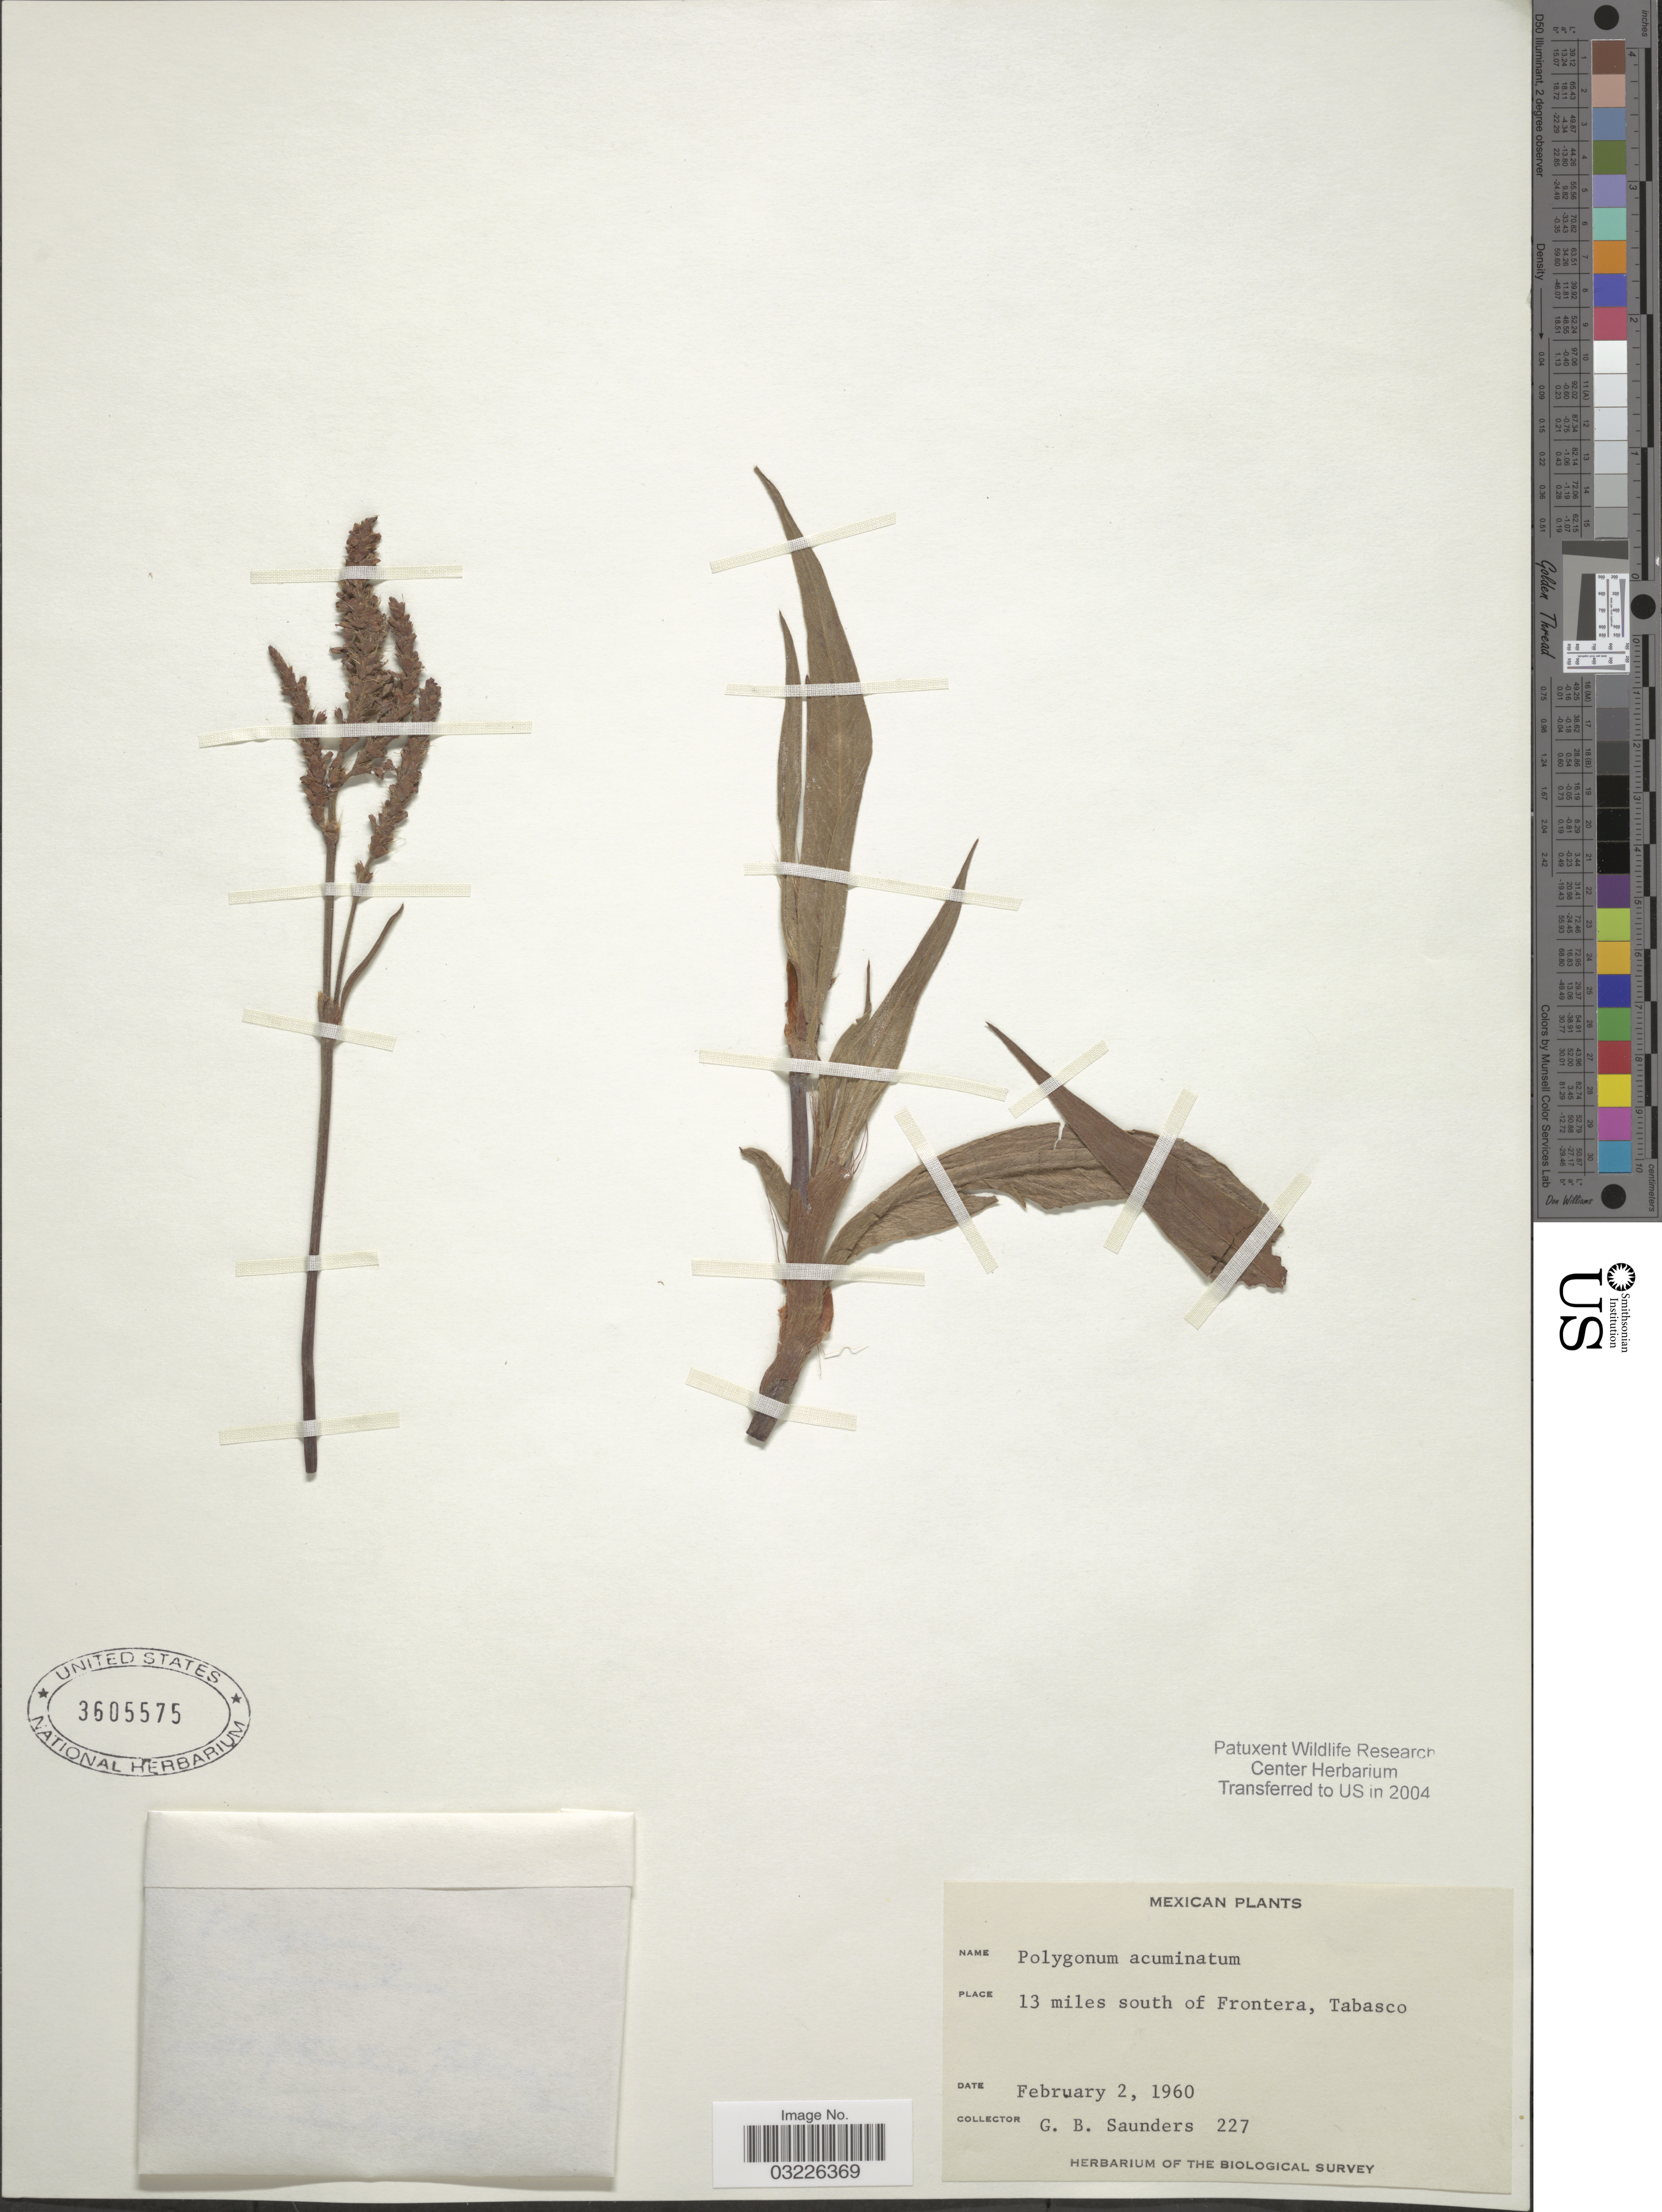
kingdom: Plantae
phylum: Tracheophyta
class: Magnoliopsida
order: Caryophyllales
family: Polygonaceae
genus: Polygonum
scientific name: Polygonum acuminatum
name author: Kunth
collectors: G. B. Saunders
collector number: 227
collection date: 1960-02-02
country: Mexico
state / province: Tabasco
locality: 13 miles south of Frontera.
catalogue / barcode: US 3605575